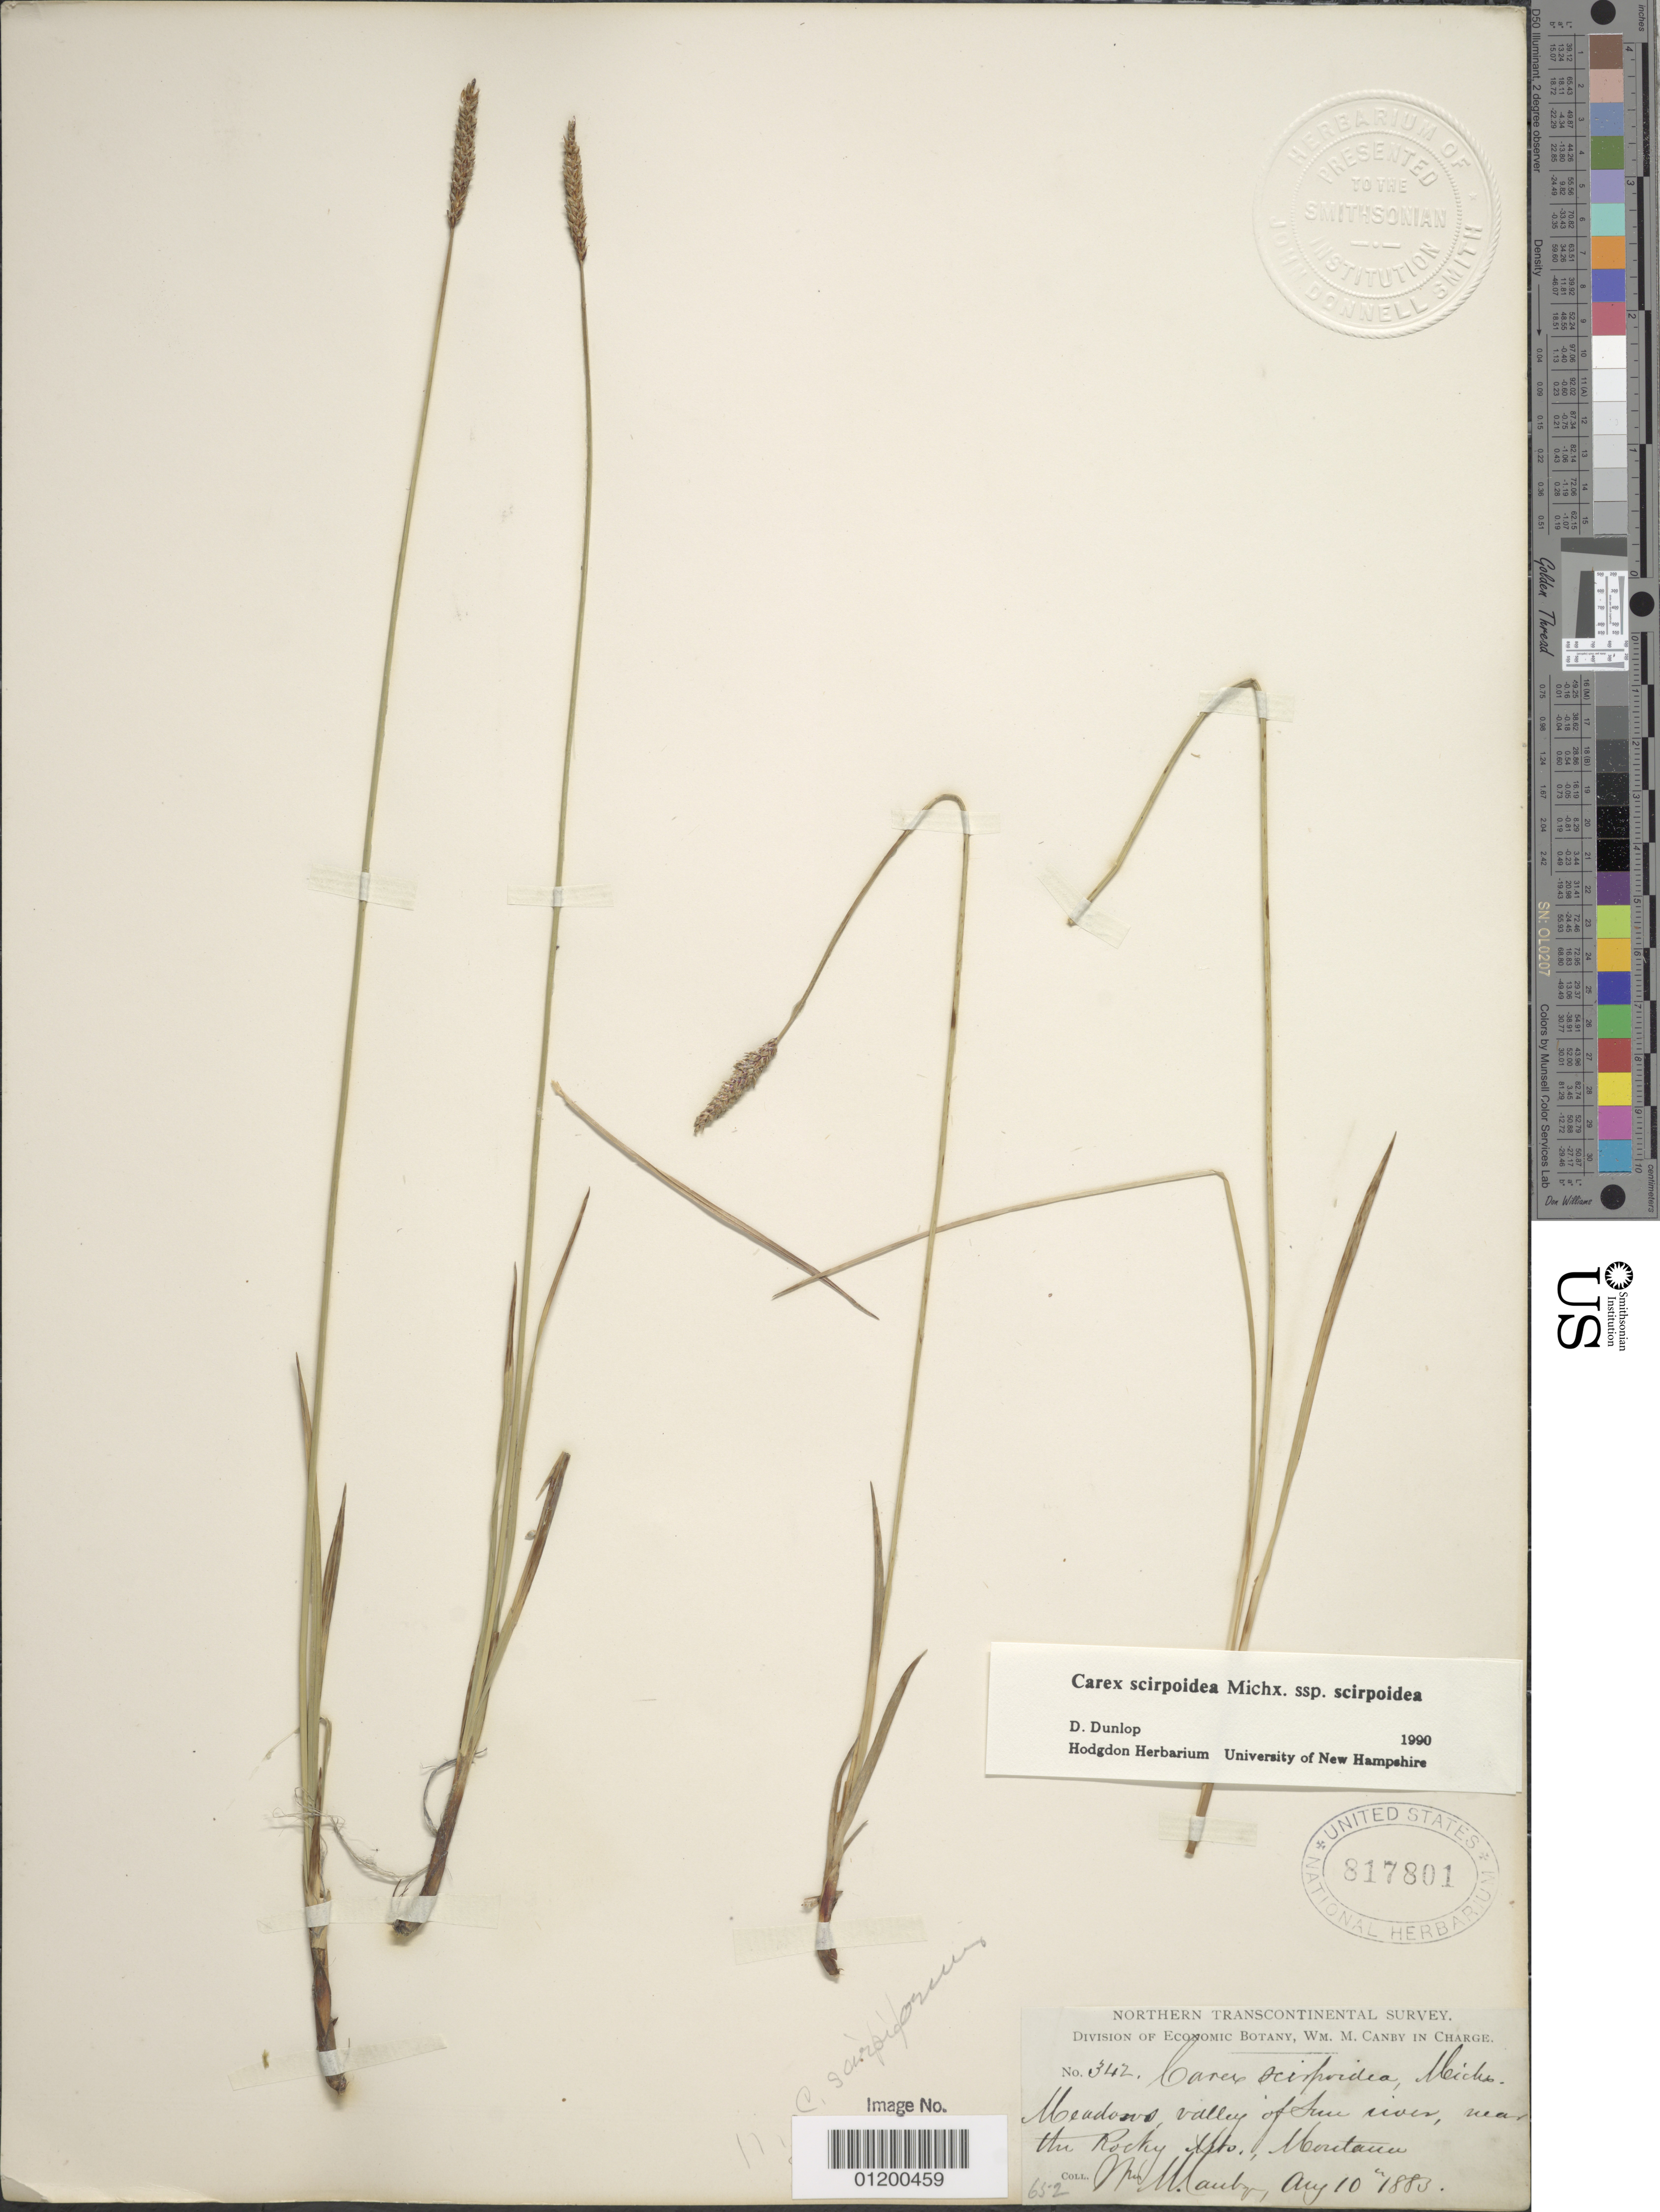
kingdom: Plantae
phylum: Tracheophyta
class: Liliopsida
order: Poales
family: Cyperaceae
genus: Carex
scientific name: Carex scirpoidea subsp. scirpoidea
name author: Michx.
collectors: W. M. Canby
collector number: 342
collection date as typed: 10 Aug 1883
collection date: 1883-08-10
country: United States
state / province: Montana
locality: Near the Rocky Mts.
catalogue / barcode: US 817801